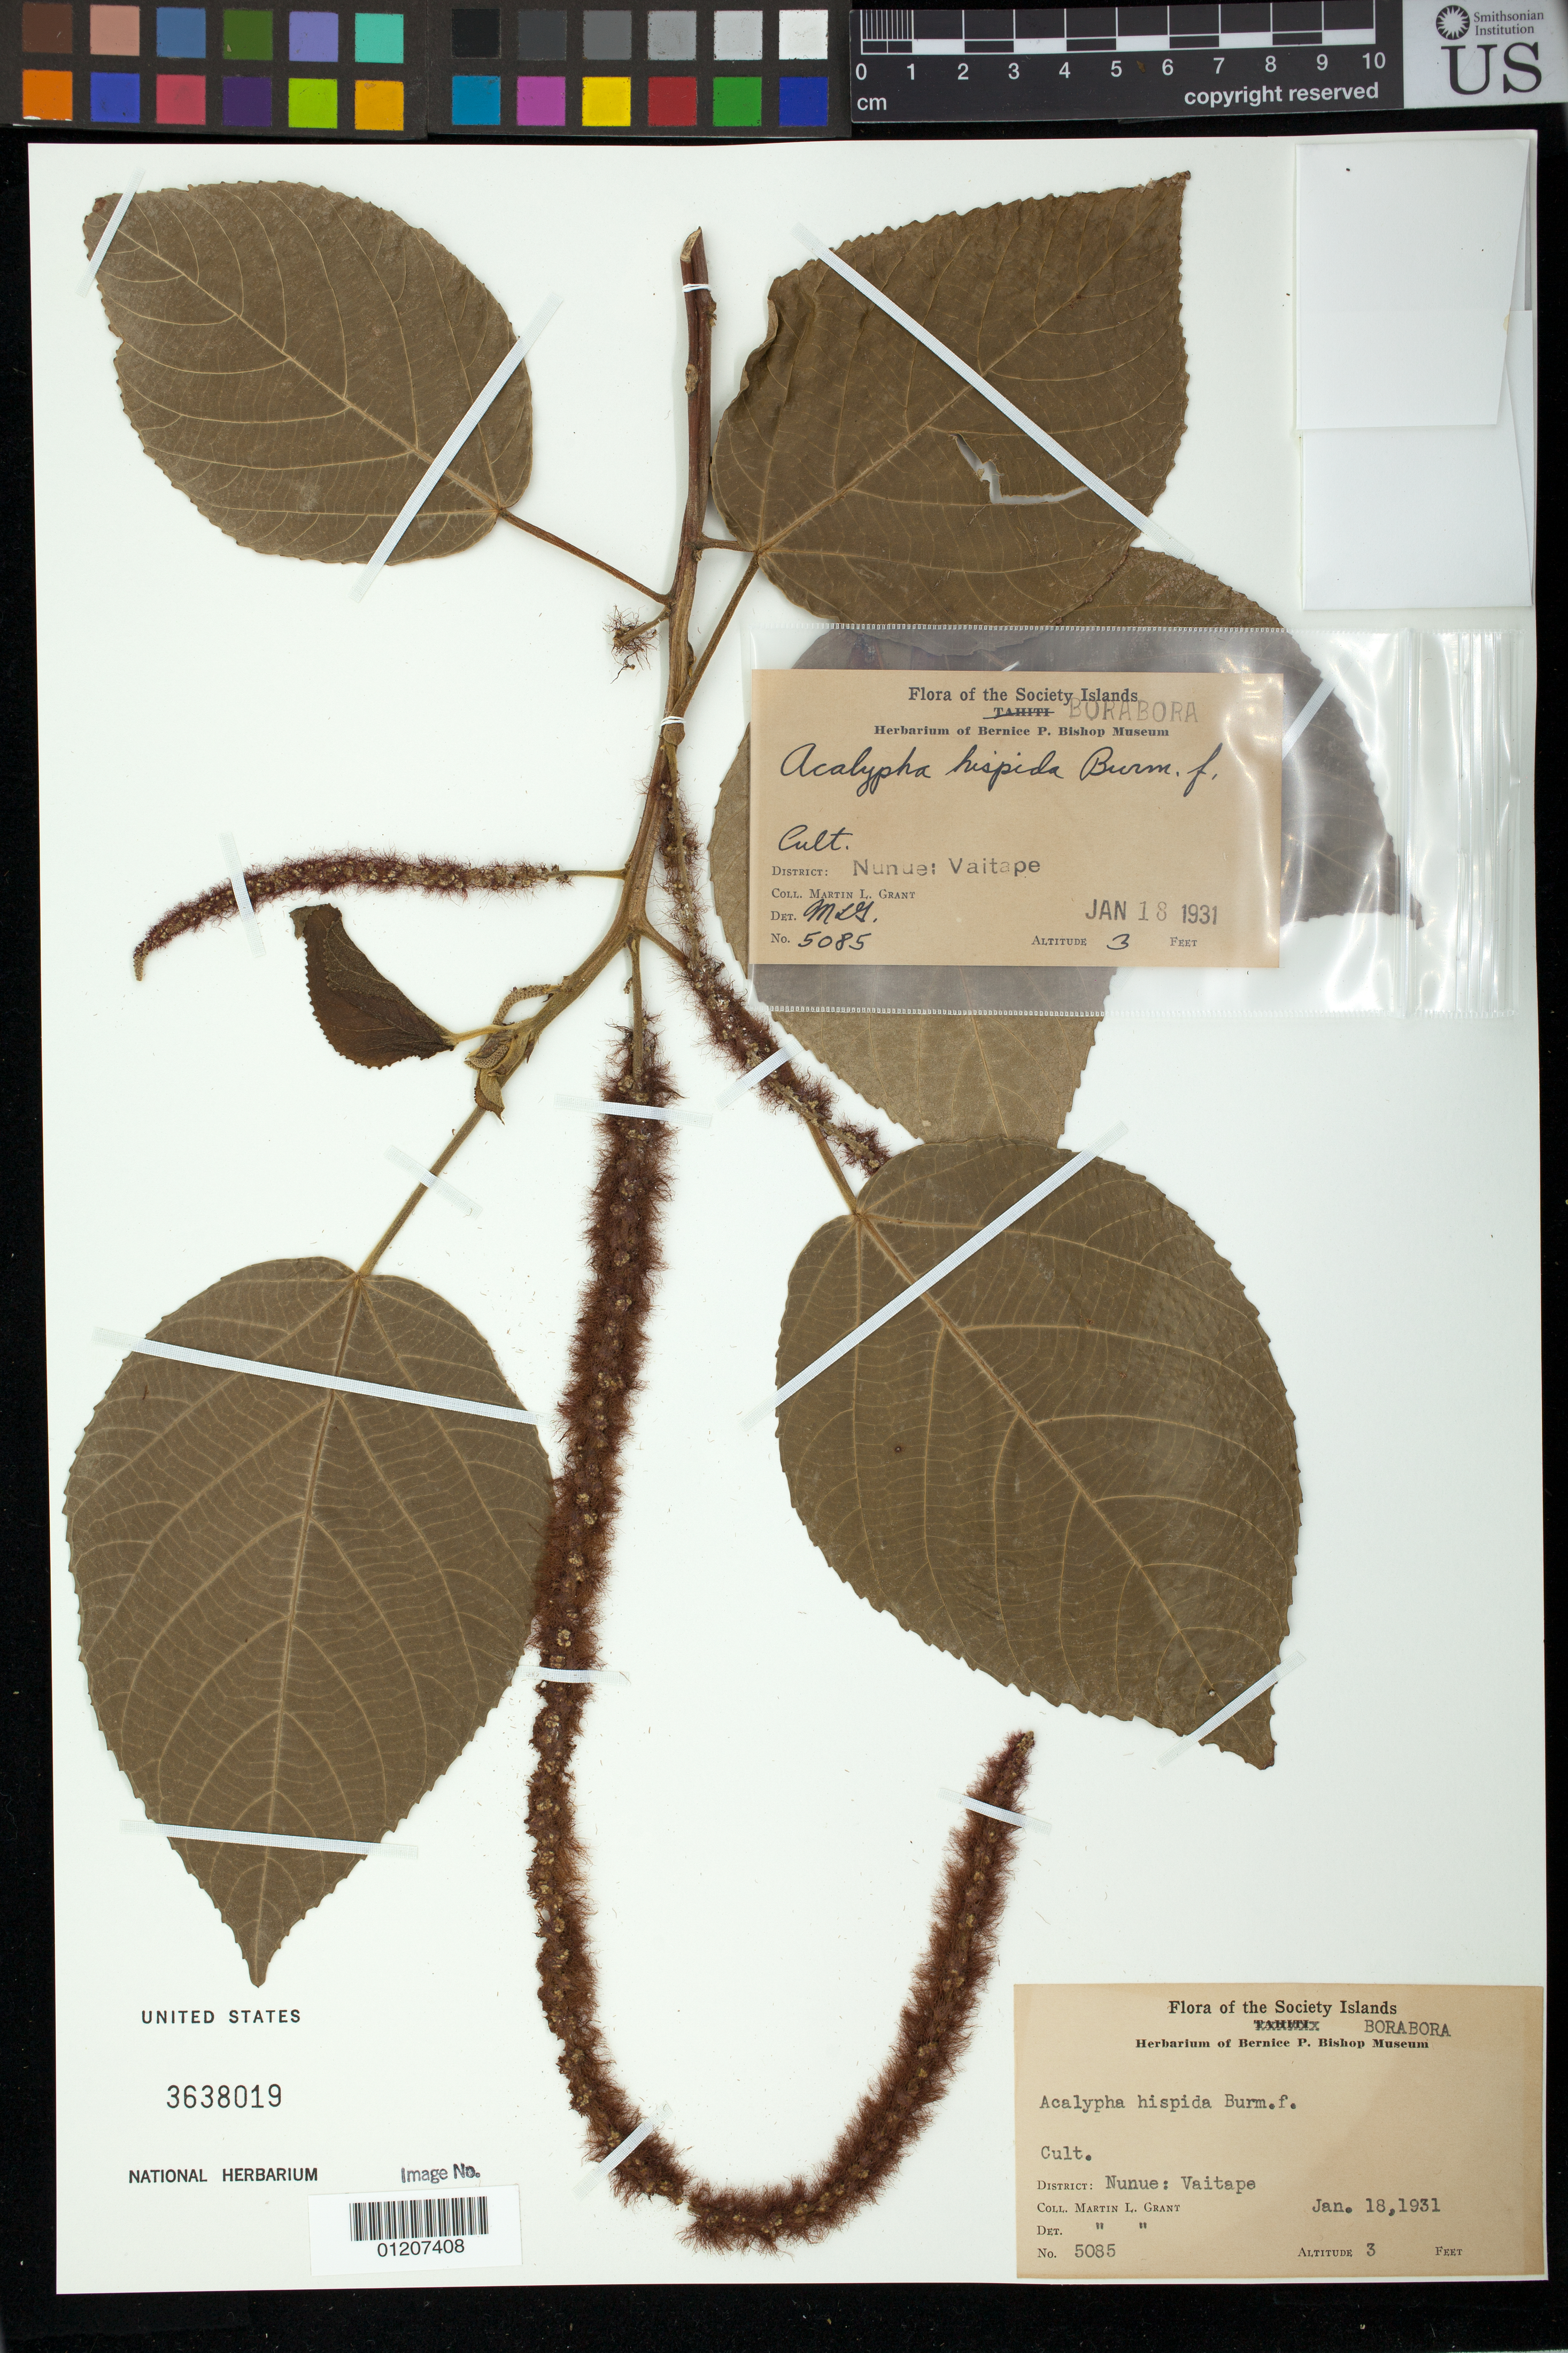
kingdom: Plantae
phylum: Tracheophyta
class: Magnoliopsida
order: Malpighiales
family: Euphorbiaceae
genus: Acalypha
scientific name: Acalypha hispida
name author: Burm. f.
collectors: M. L. Grant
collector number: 5085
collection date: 1931-01-18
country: French Polynesia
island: Bora Bora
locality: Nunue District, Vaitape.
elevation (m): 2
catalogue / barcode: US 3638019